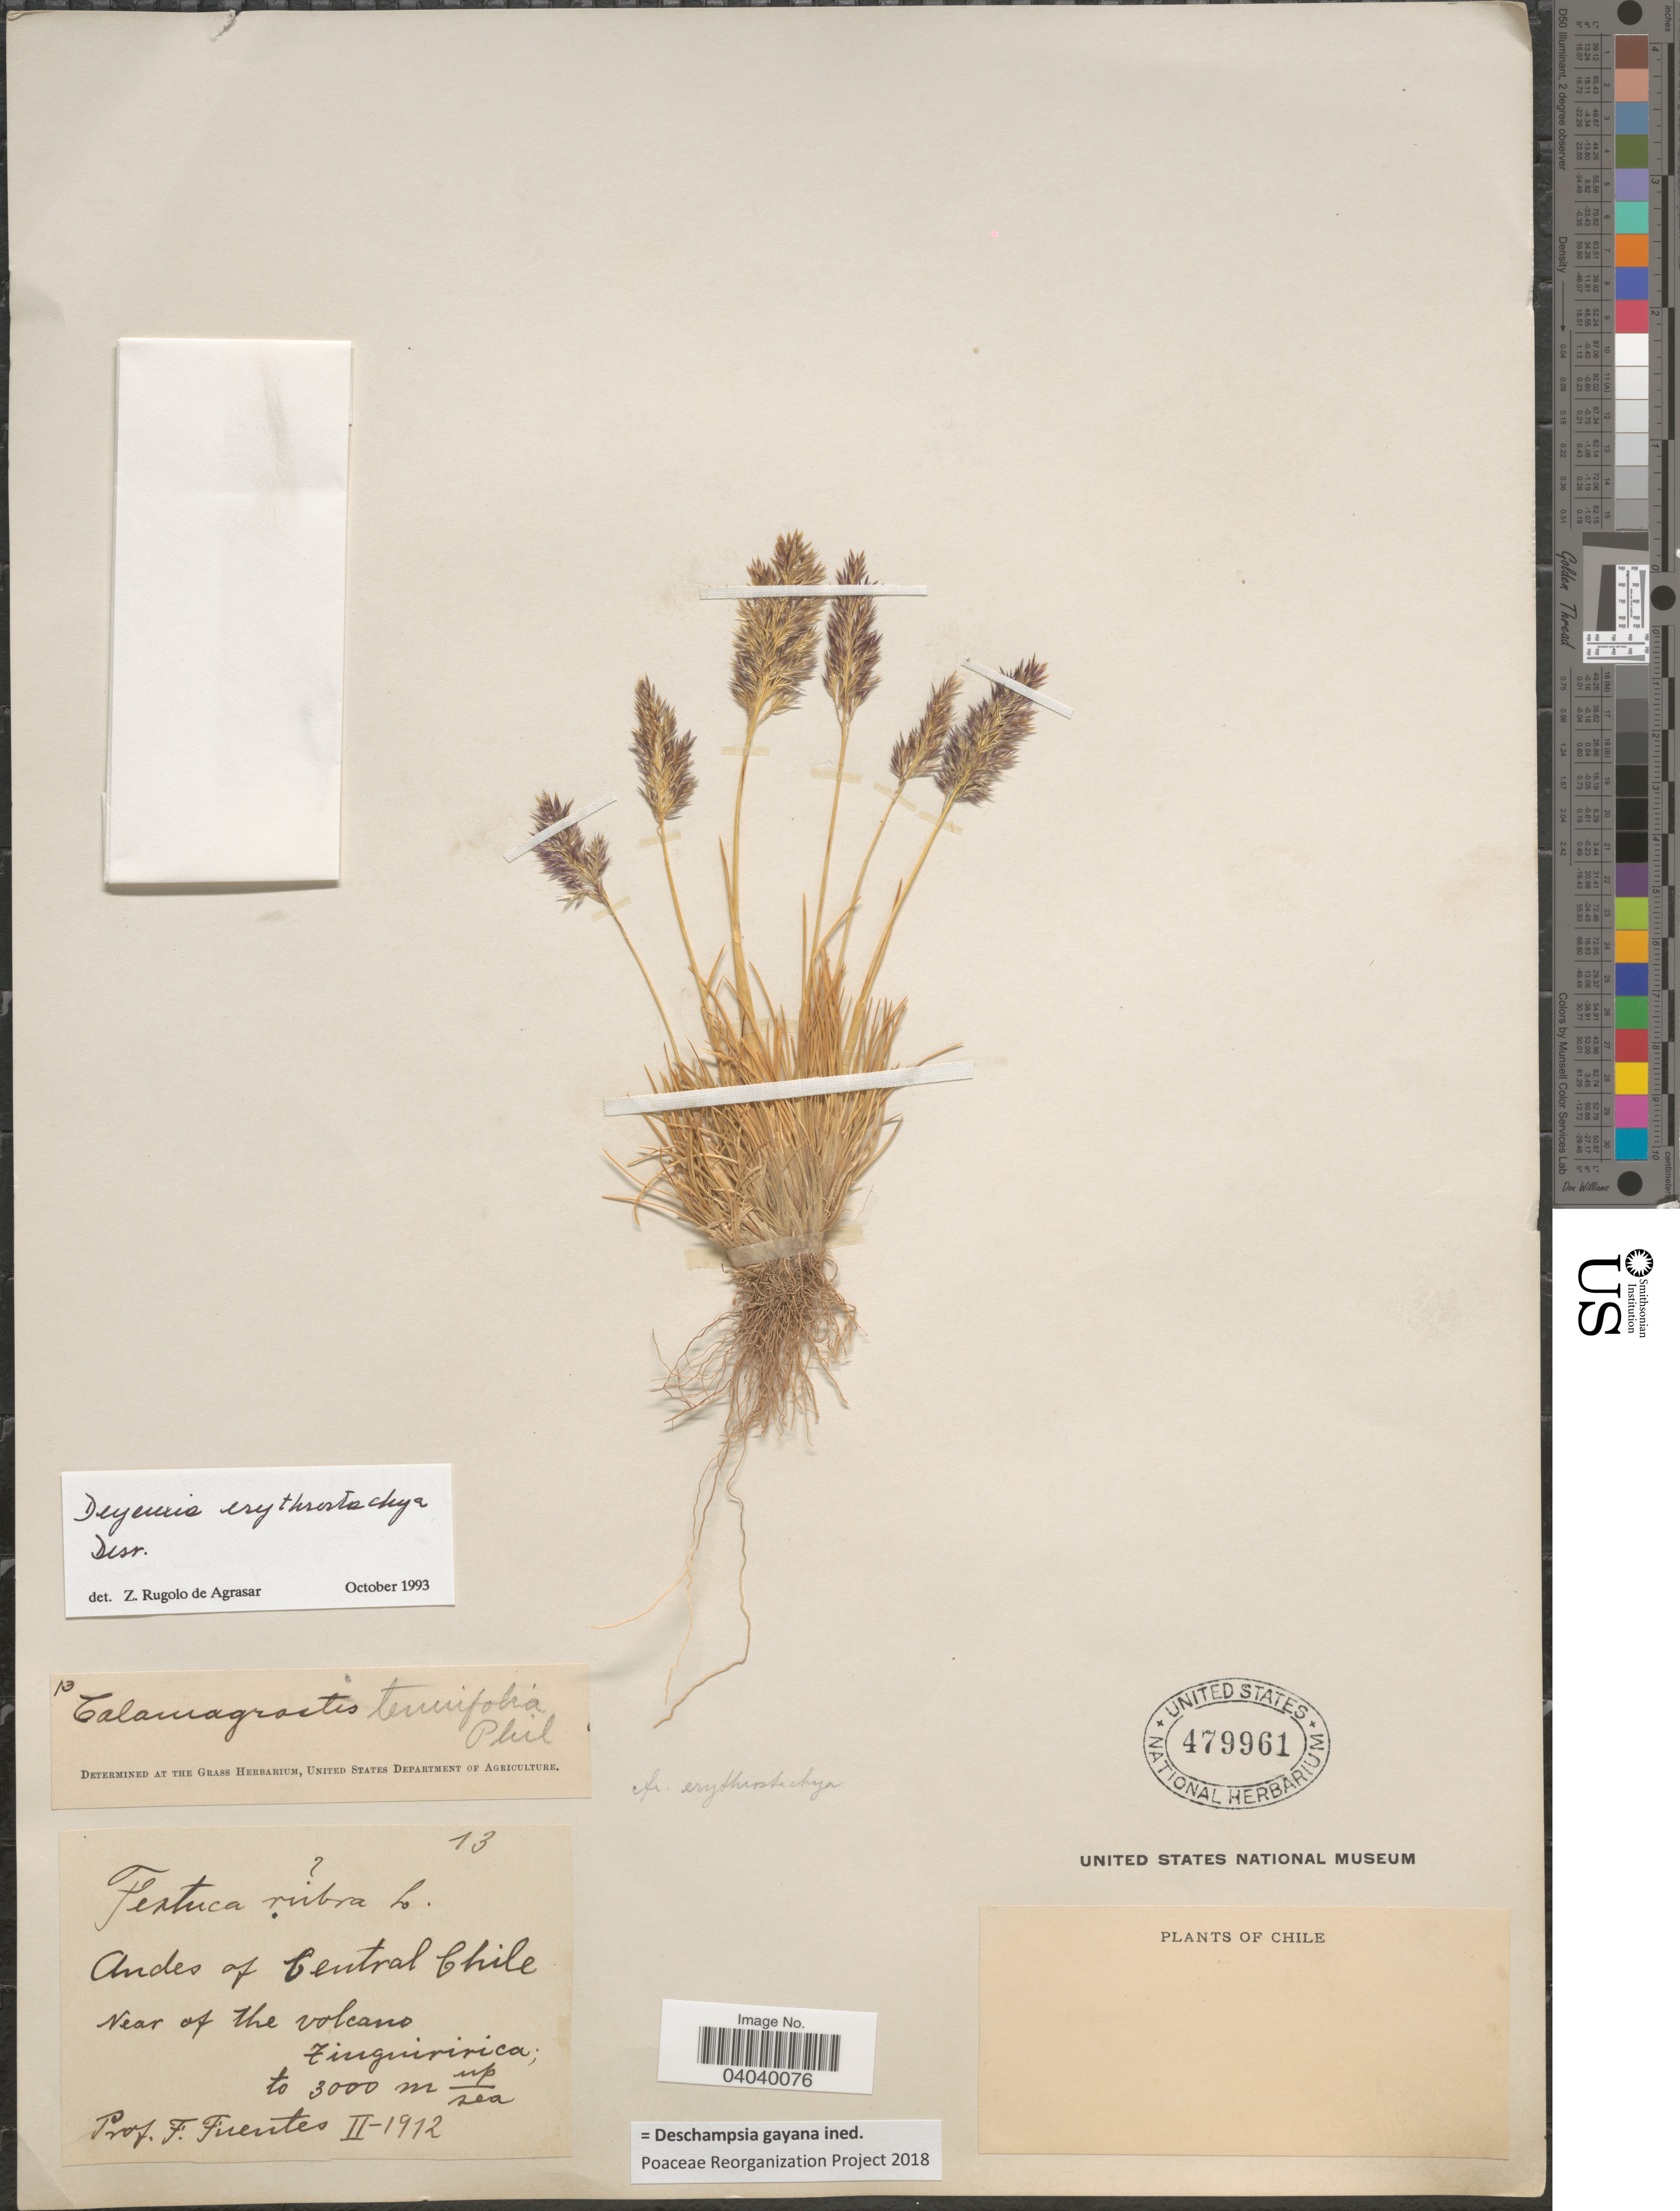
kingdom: Plantae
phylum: Tracheophyta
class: Liliopsida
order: Poales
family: Poaceae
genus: Deschampsia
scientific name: Deschampsia gayana ined.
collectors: F. Fuentes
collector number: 13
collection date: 1912-02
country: Chile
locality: Andes of Central Chile. Near of the volcano Tinguiririca.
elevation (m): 3000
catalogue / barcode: US 479961